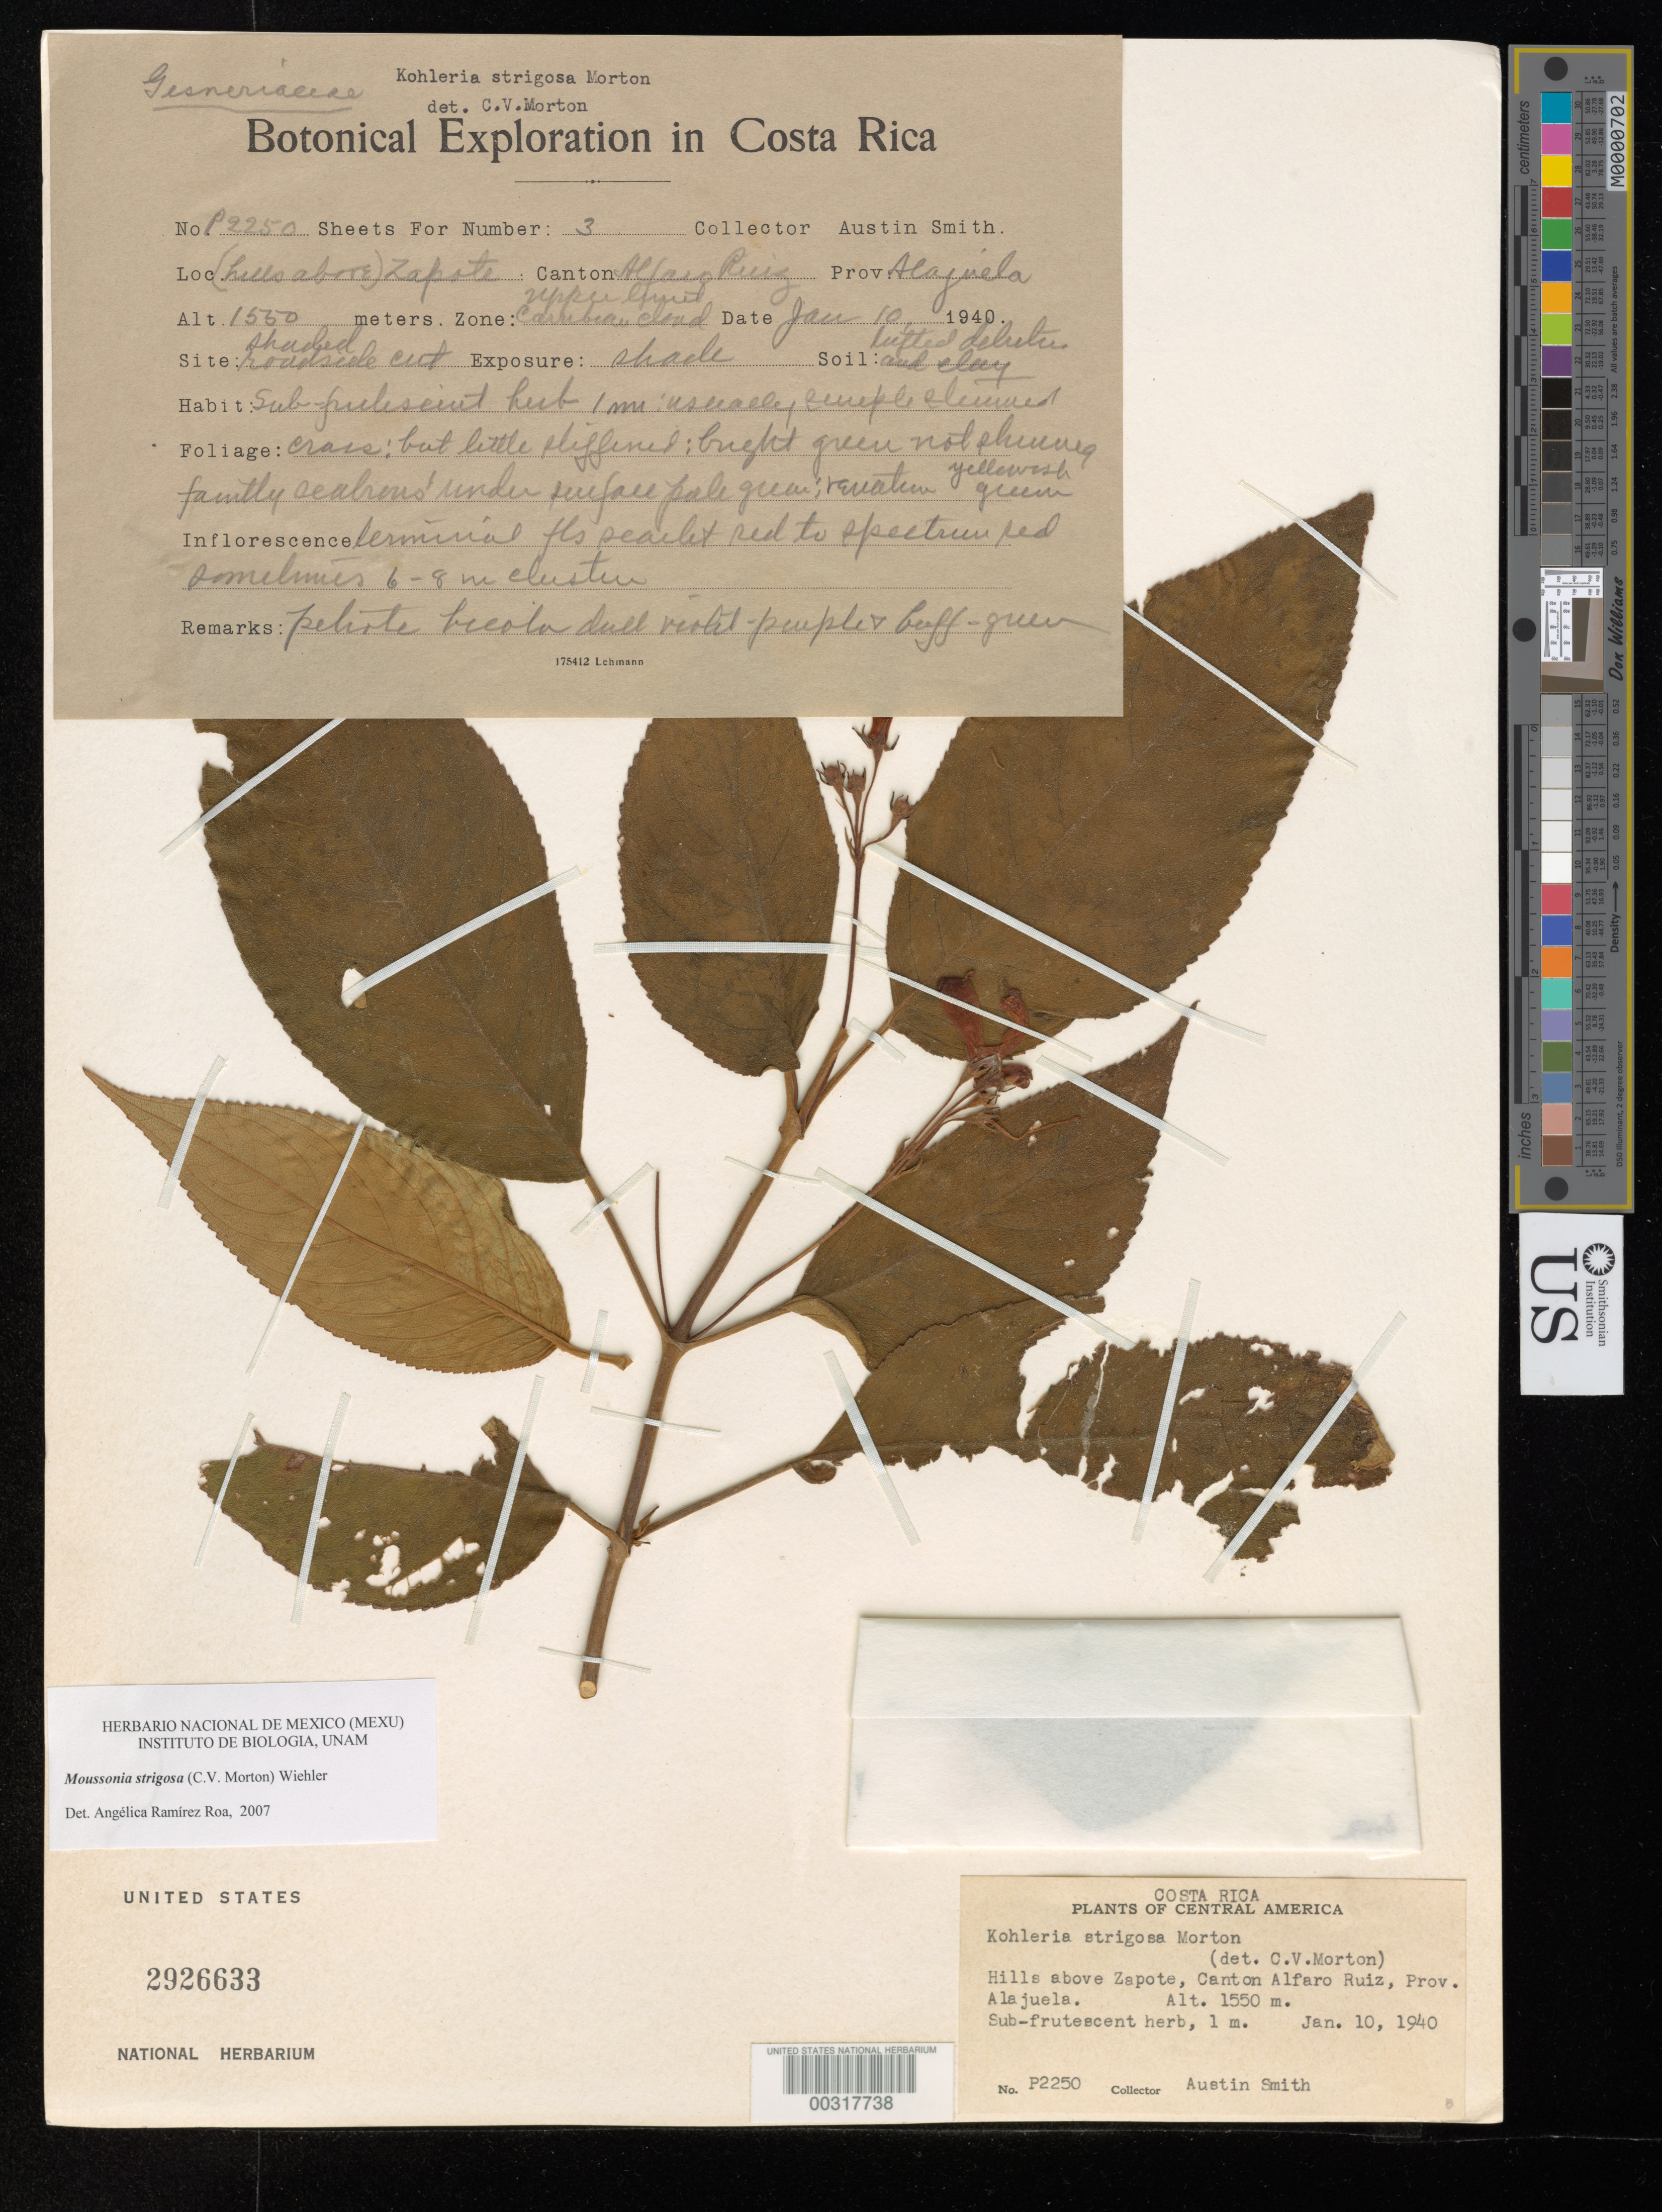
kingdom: Plantae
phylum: Tracheophyta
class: Magnoliopsida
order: Lamiales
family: Gesneriaceae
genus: Moussonia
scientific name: Moussonia strigosa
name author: (C.V. Morton) Wiehler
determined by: Ramírez-Roa, A.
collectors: Aust P. Smith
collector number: P 2250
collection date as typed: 10 Jan 1940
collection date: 1940-01-10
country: Costa Rica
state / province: Alajuela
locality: Hills above Zapote, Canton Alfaro Ruiz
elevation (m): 1550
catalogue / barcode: US 2926633